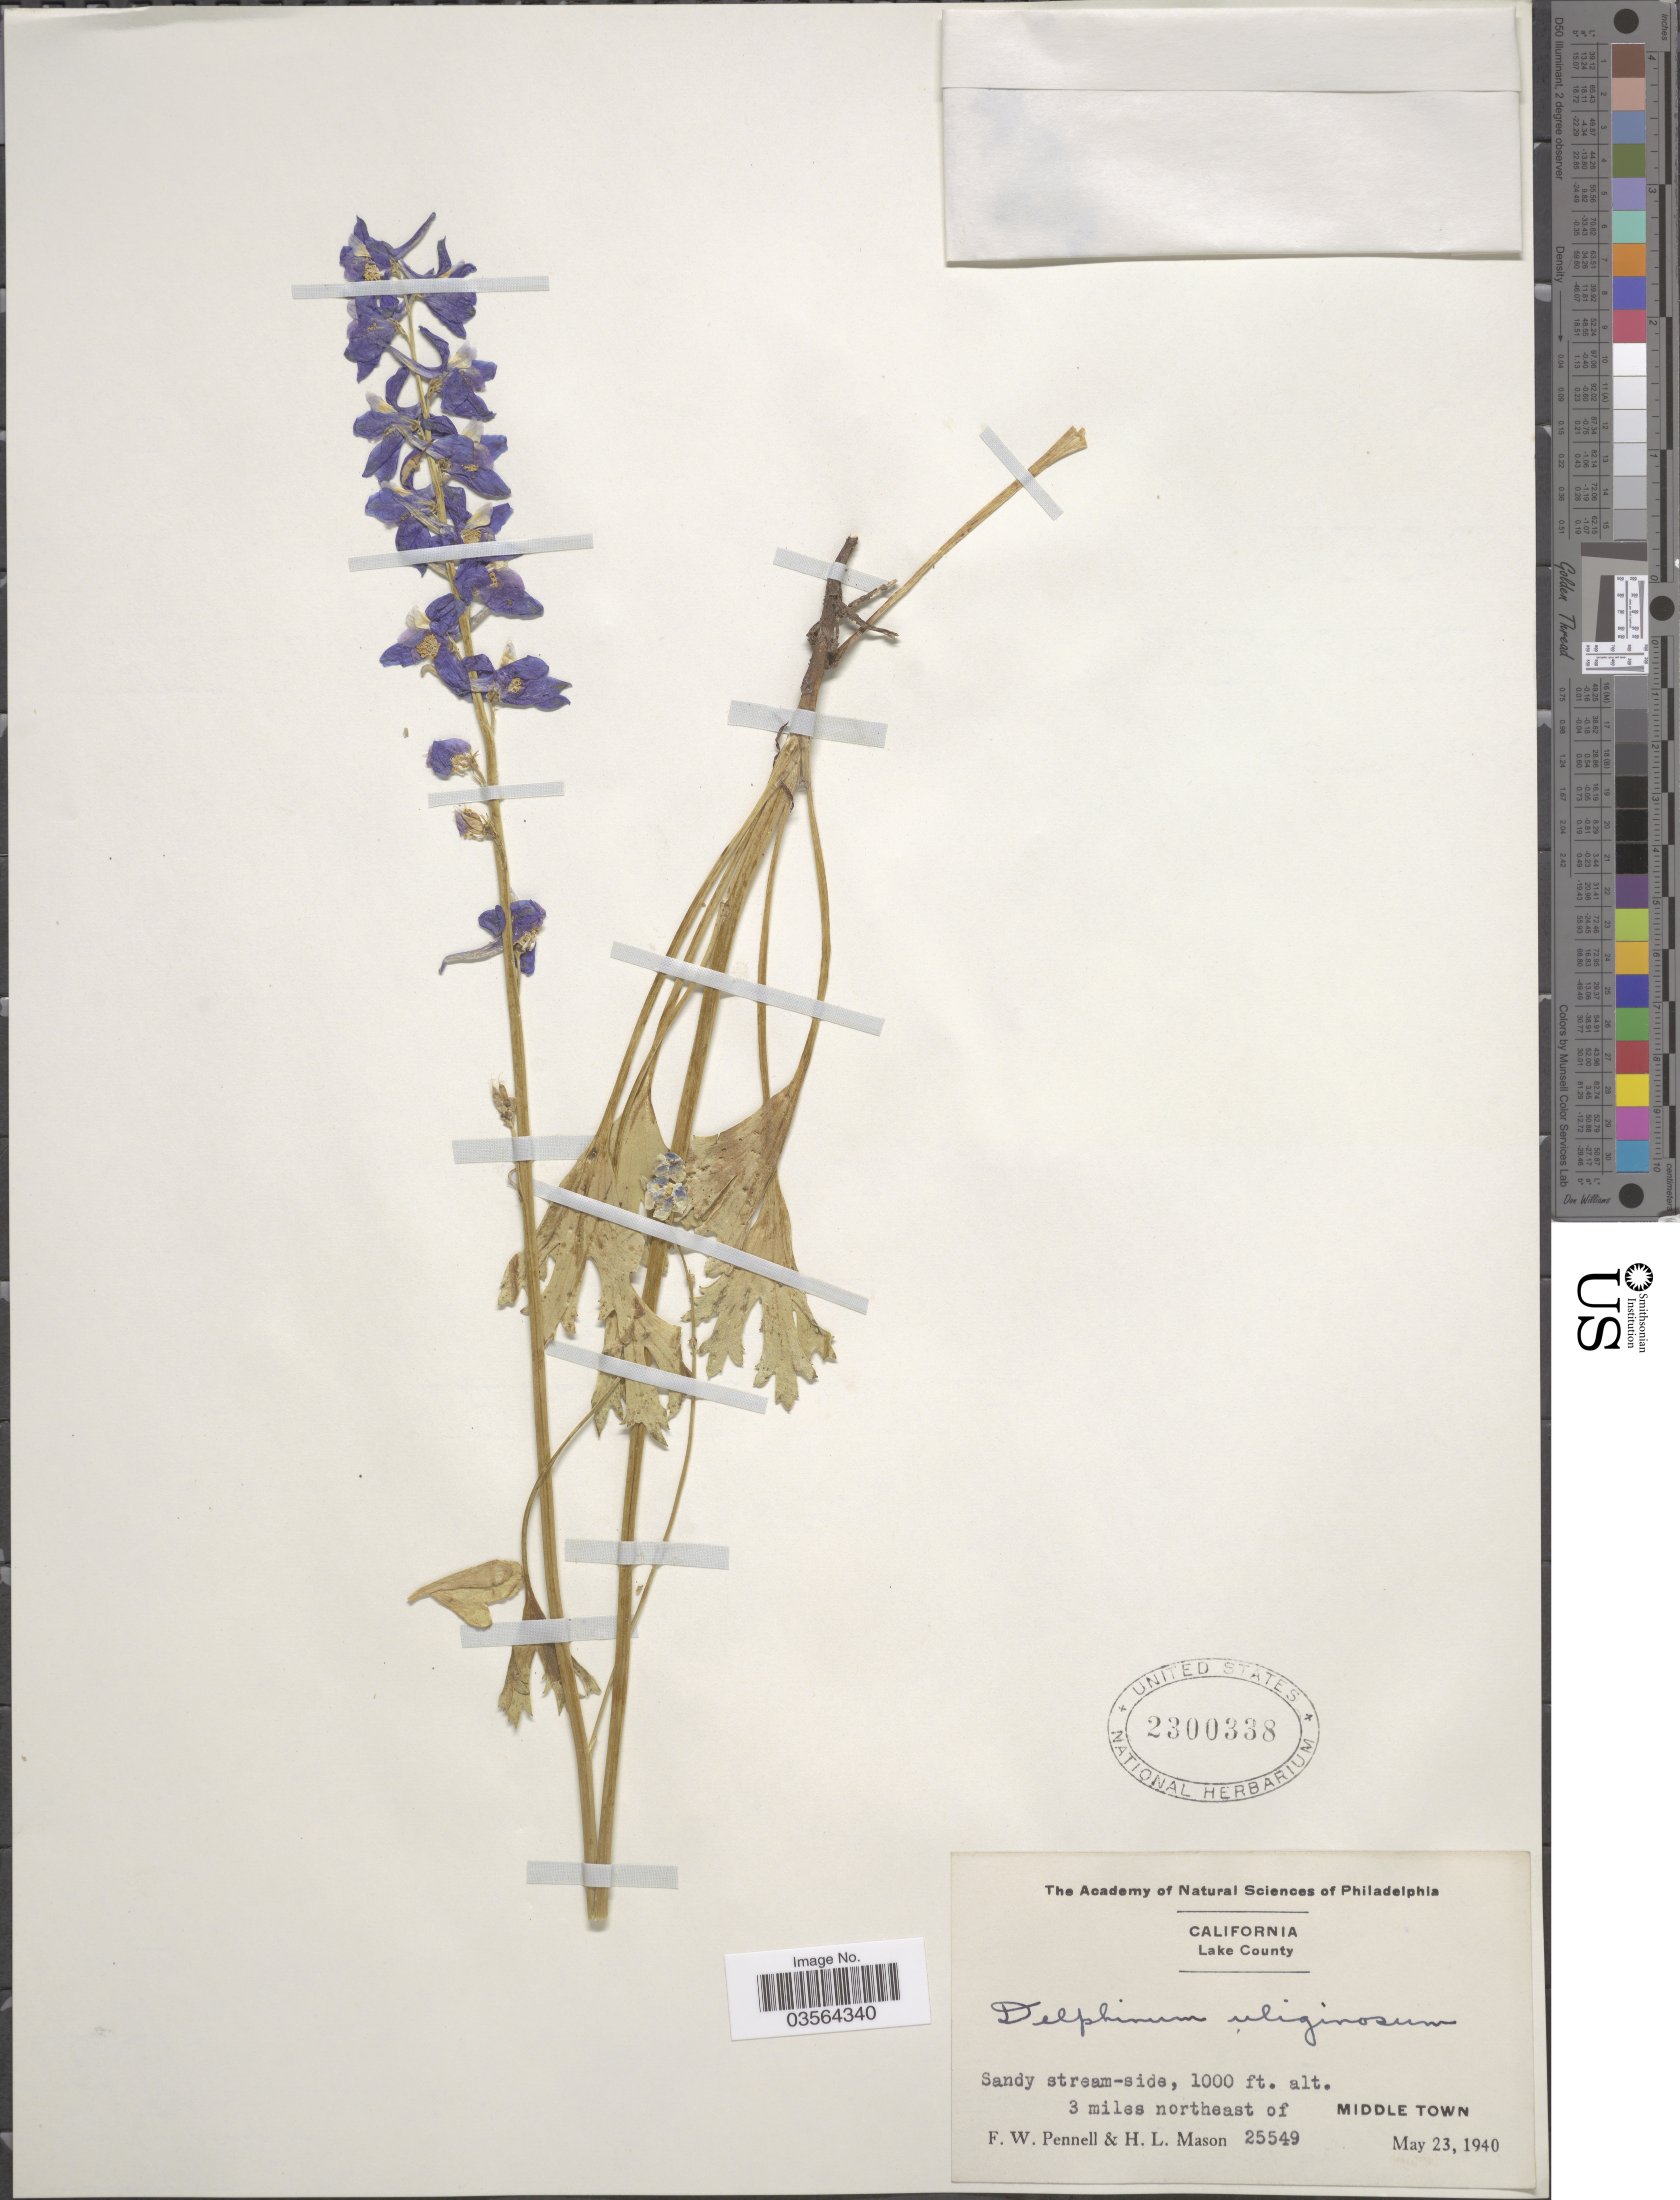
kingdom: Plantae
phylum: Tracheophyta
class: Magnoliopsida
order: Ranunculales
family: Ranunculaceae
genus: Delphinium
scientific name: Delphinium uliginosum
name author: Curran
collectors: F. W. Pennell & H. L. Mason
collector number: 25549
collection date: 1940-05-23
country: United States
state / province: California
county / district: Lake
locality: Lake County. 3 miles northeast of Middle Town.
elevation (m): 305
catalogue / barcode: US 2300338